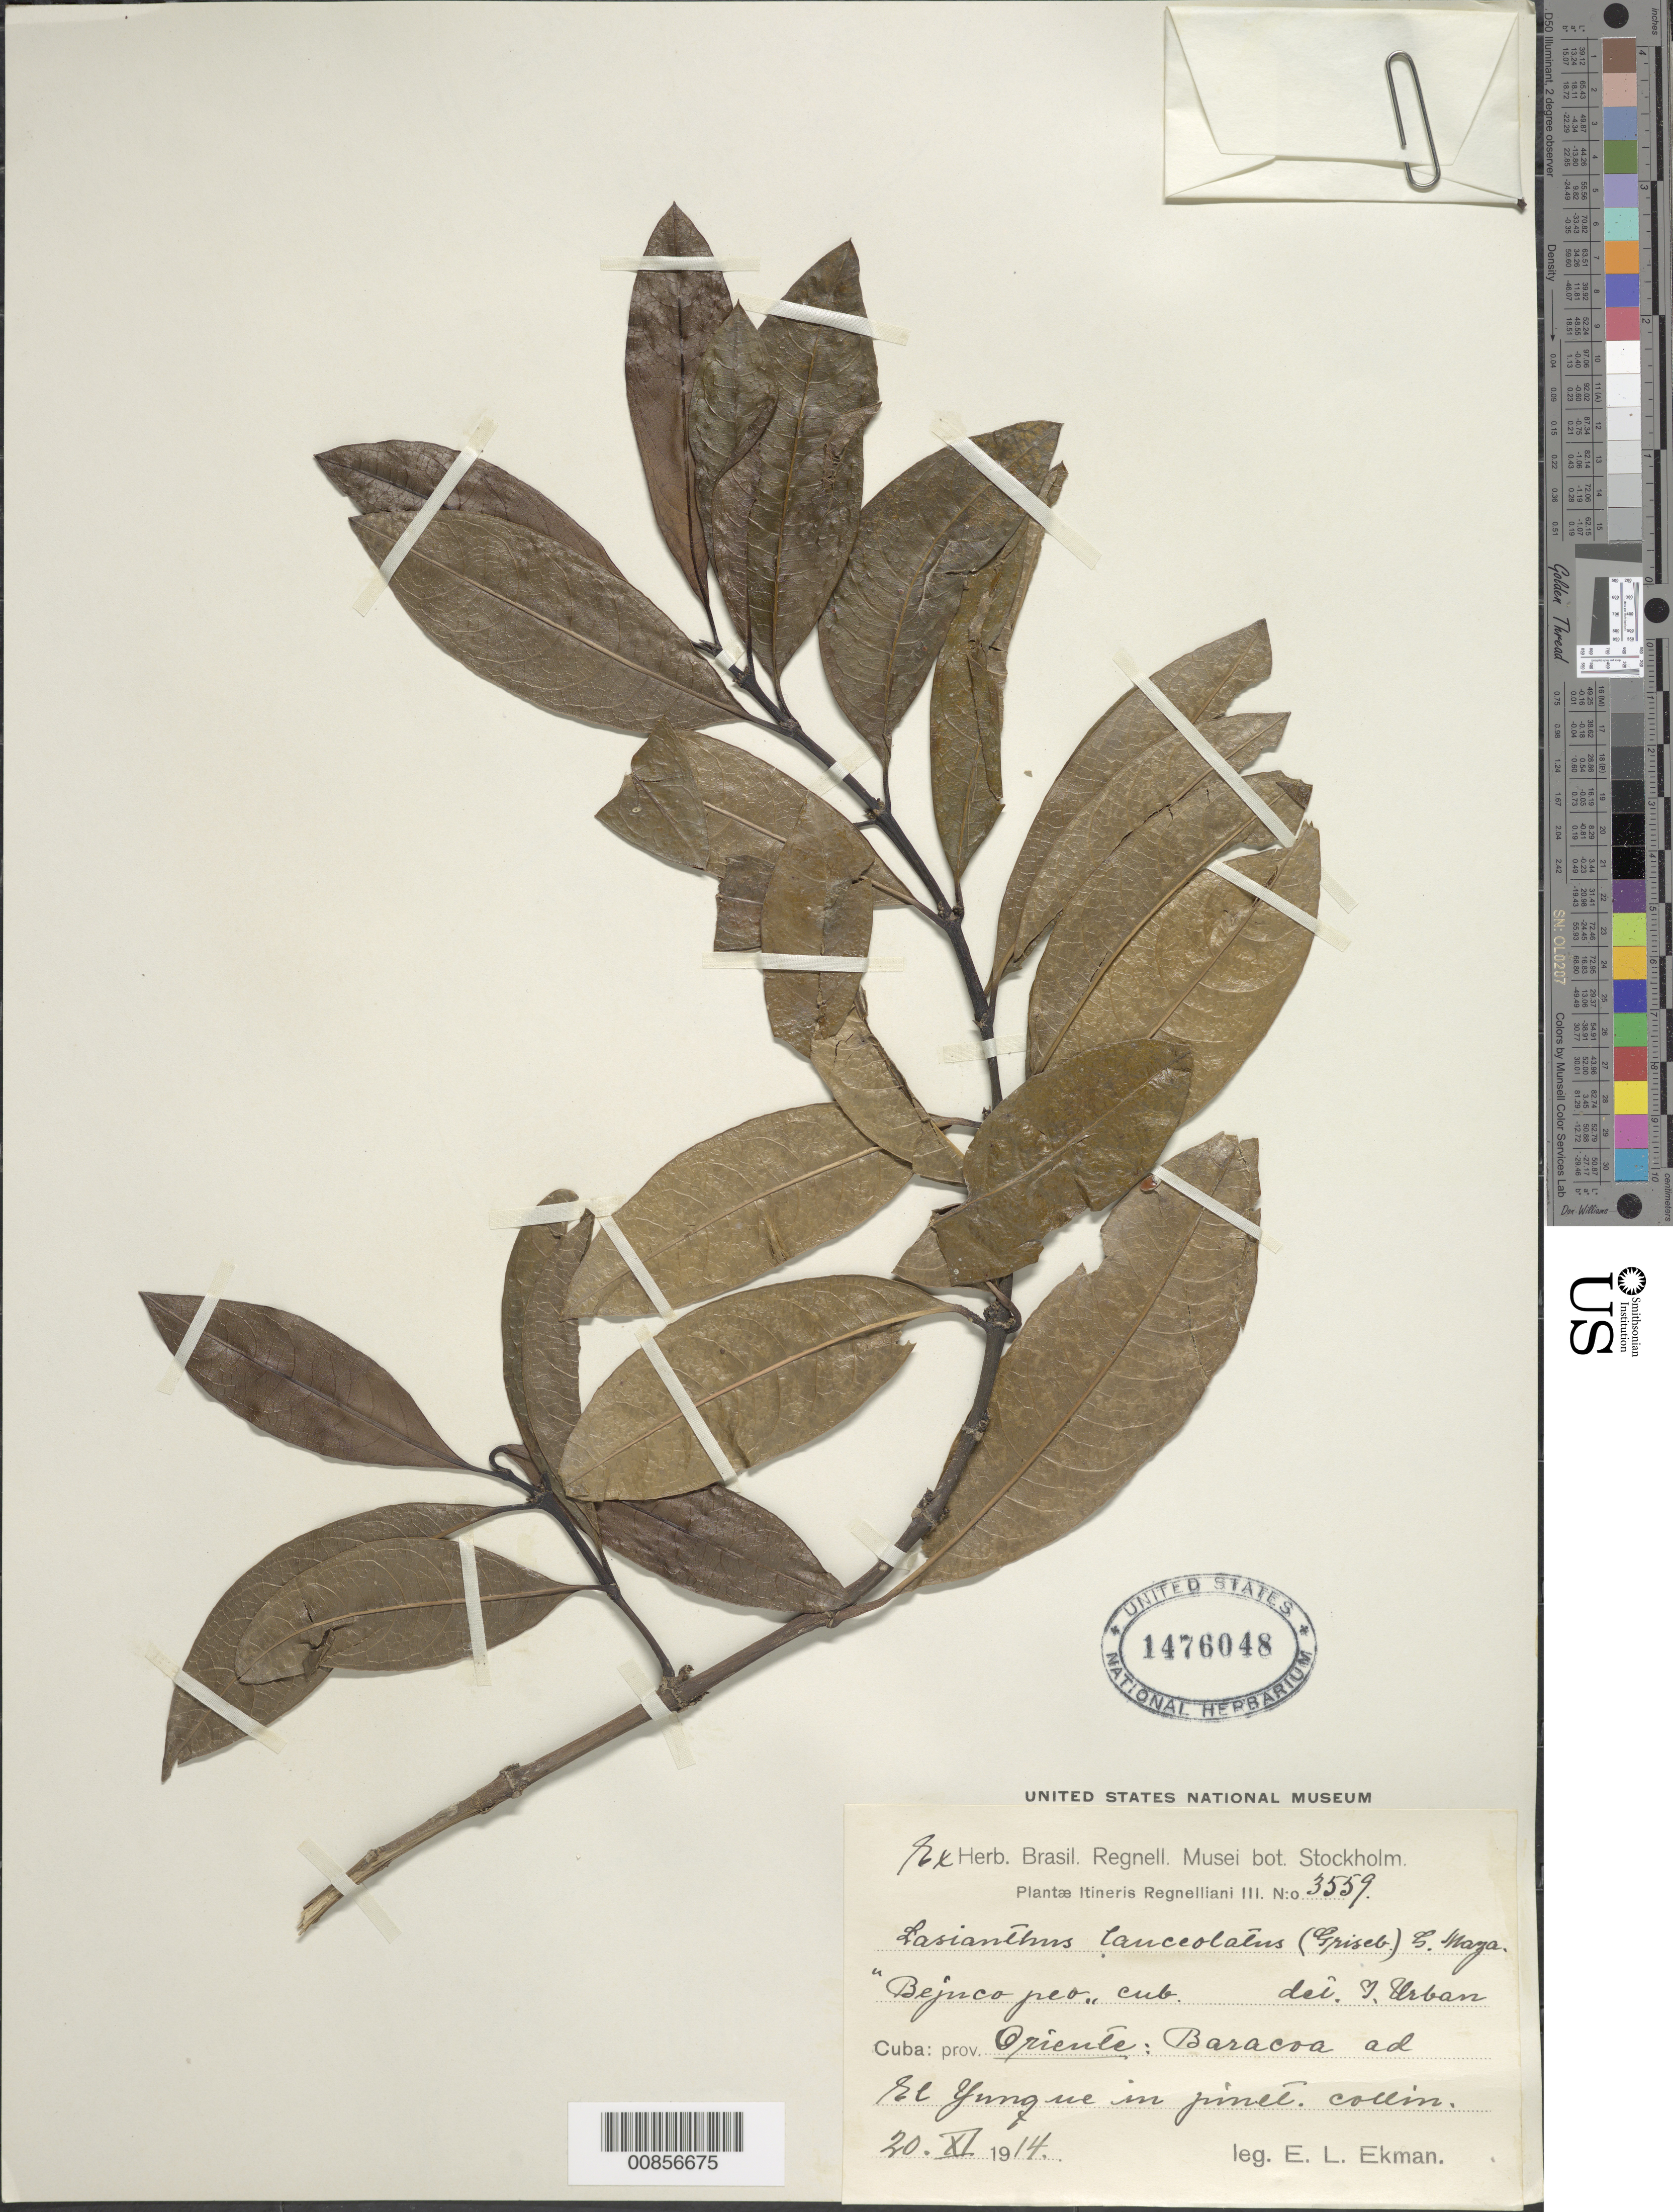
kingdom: Plantae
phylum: Tracheophyta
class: Magnoliopsida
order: Gentianales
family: Rubiaceae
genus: Lasianthus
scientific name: Lasianthus lanceolatus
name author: (Griseb.) Urb.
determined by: Urban, Ignatz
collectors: E. L. Ekman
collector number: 3559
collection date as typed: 20 Nov 1914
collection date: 1914-11-20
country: Cuba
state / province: Oriente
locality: Baracoa ad El Yunque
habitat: In pinet. collin.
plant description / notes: Common name: Bejuco peo; Common name language: Cub.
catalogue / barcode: US 1476048